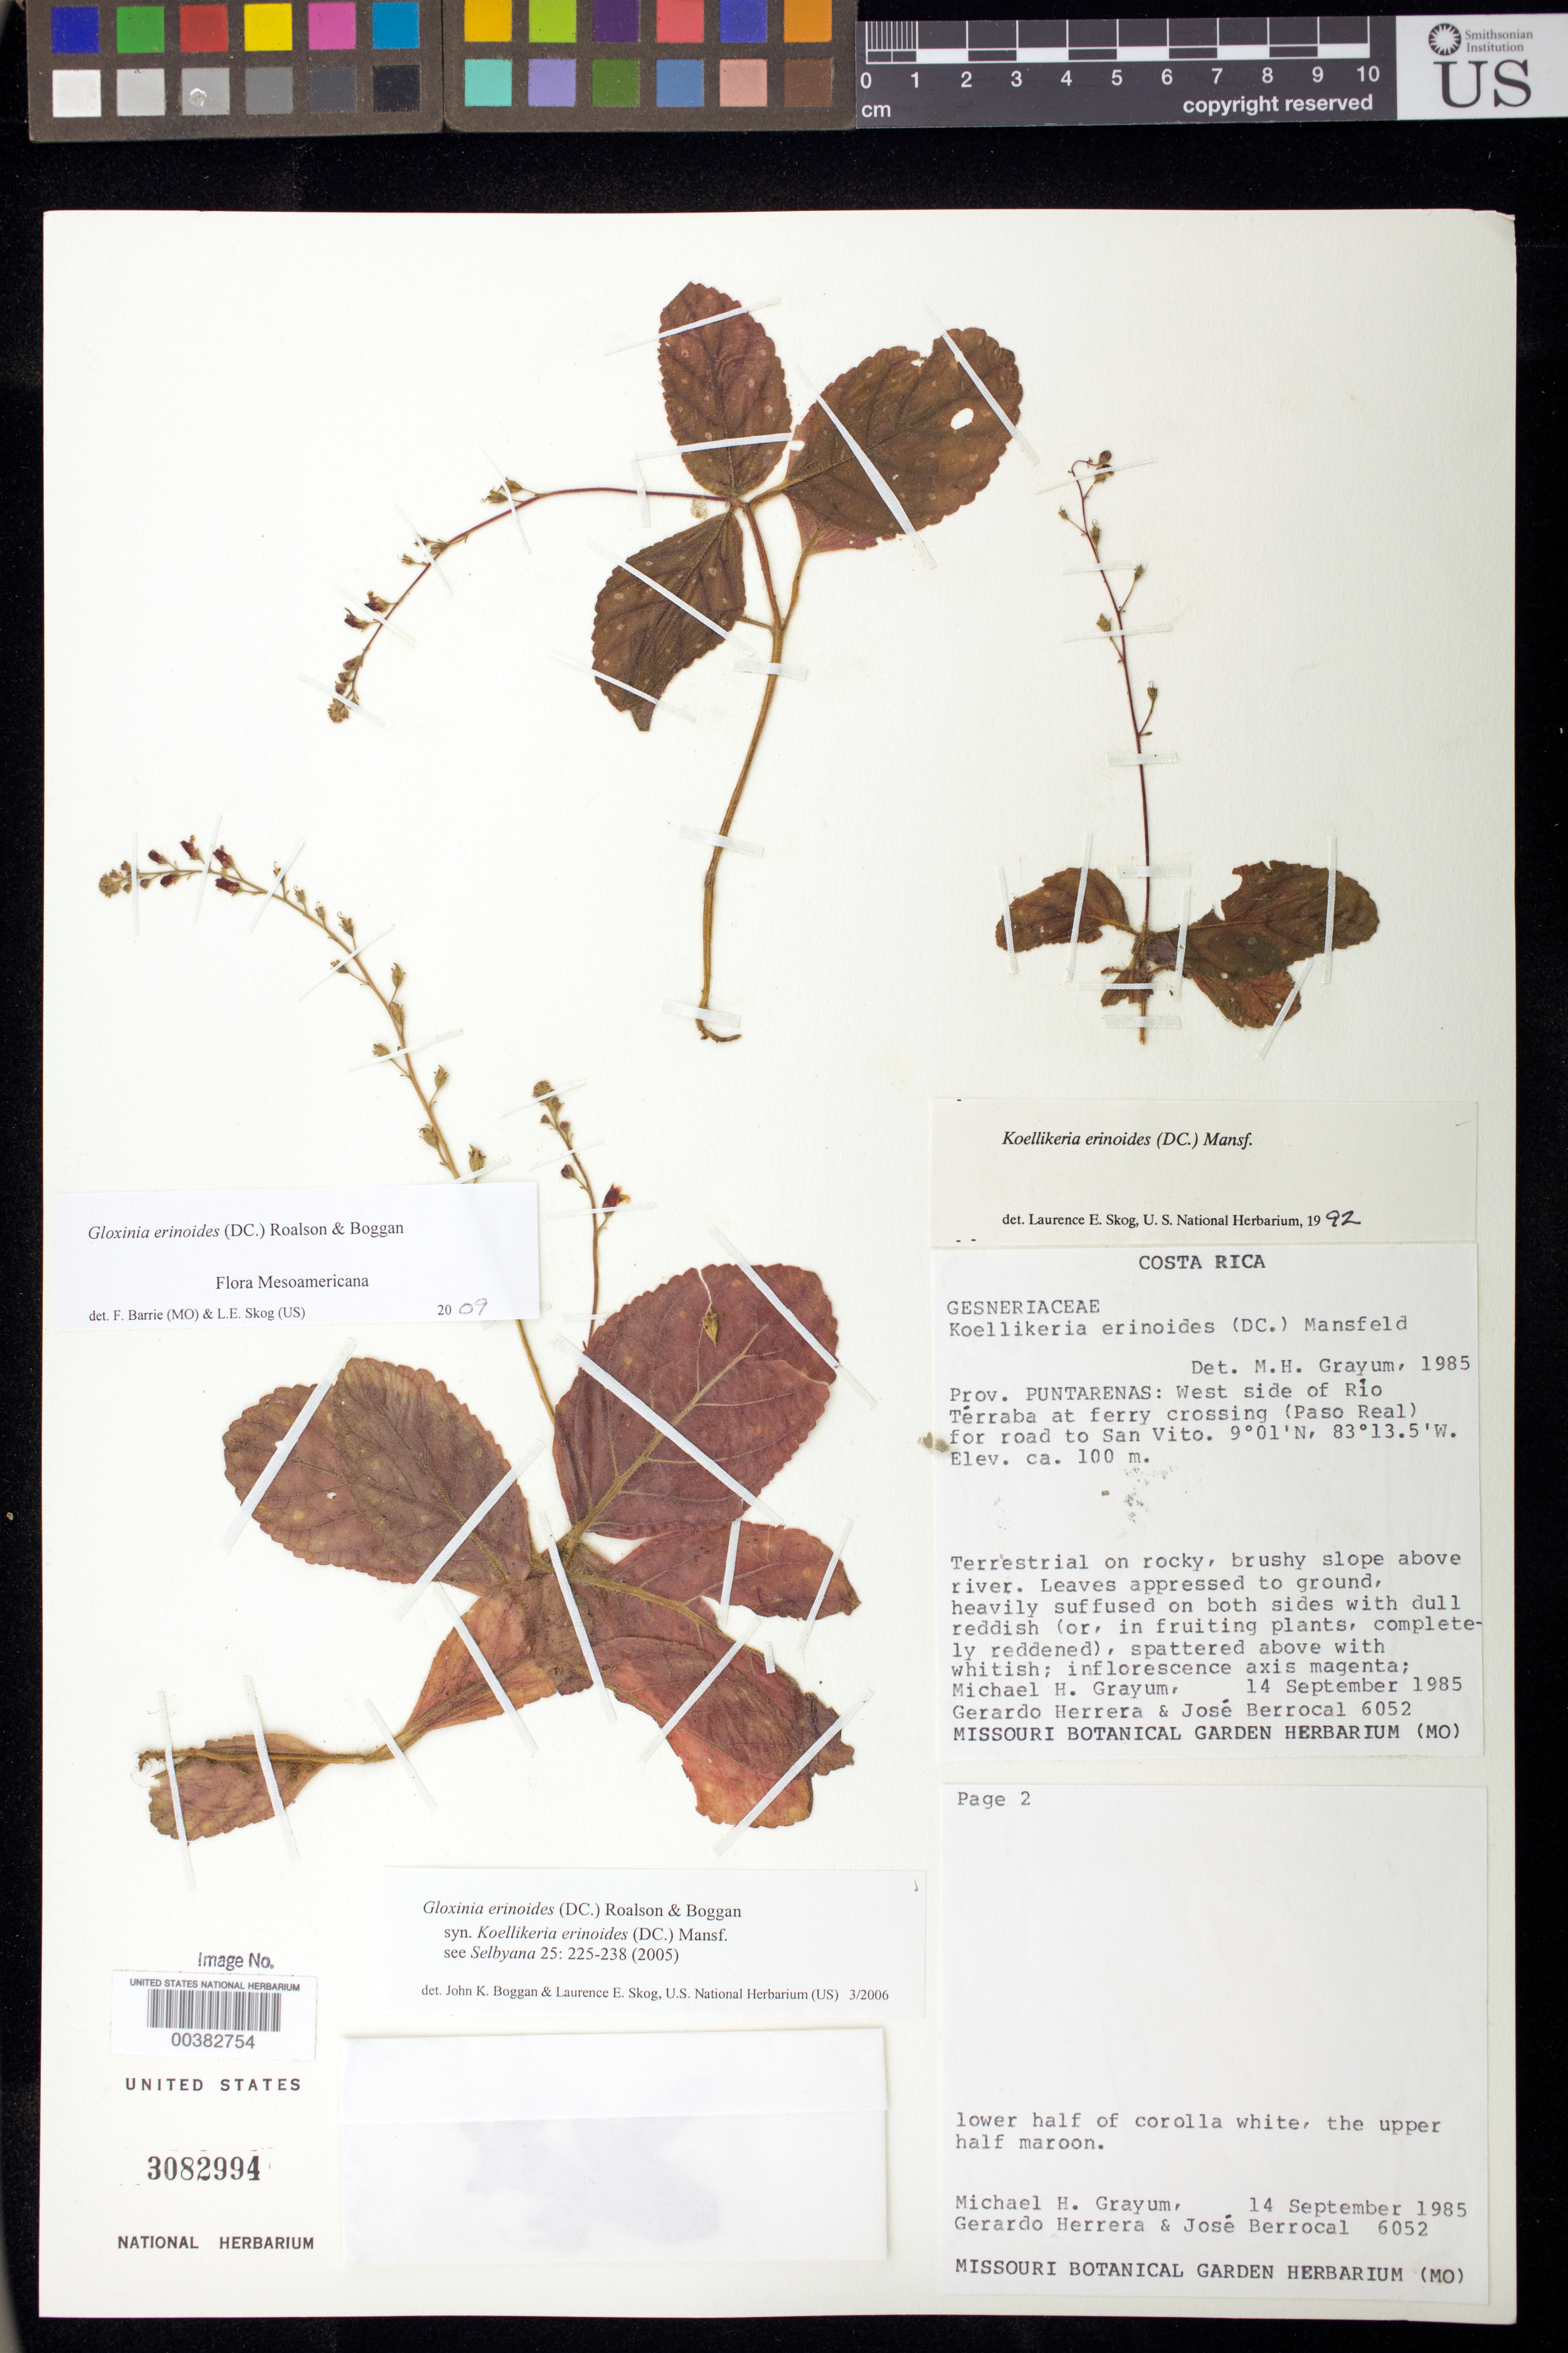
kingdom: Plantae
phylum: Tracheophyta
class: Magnoliopsida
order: Lamiales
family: Gesneriaceae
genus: Gloxinia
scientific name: Gloxinia erinoides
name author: (DC.) Roalson & Boggan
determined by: Boggan, J. K.; Skog, L. E.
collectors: M. H. Grayum, G. Herrera & J. Berrocal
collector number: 6052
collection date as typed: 14 Sep 1985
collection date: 1985-09-14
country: Costa Rica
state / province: Puntarenas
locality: W side of Rio Terraba at ferry crossing (Paso Real) for road to San Vito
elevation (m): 100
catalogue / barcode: US 3082994